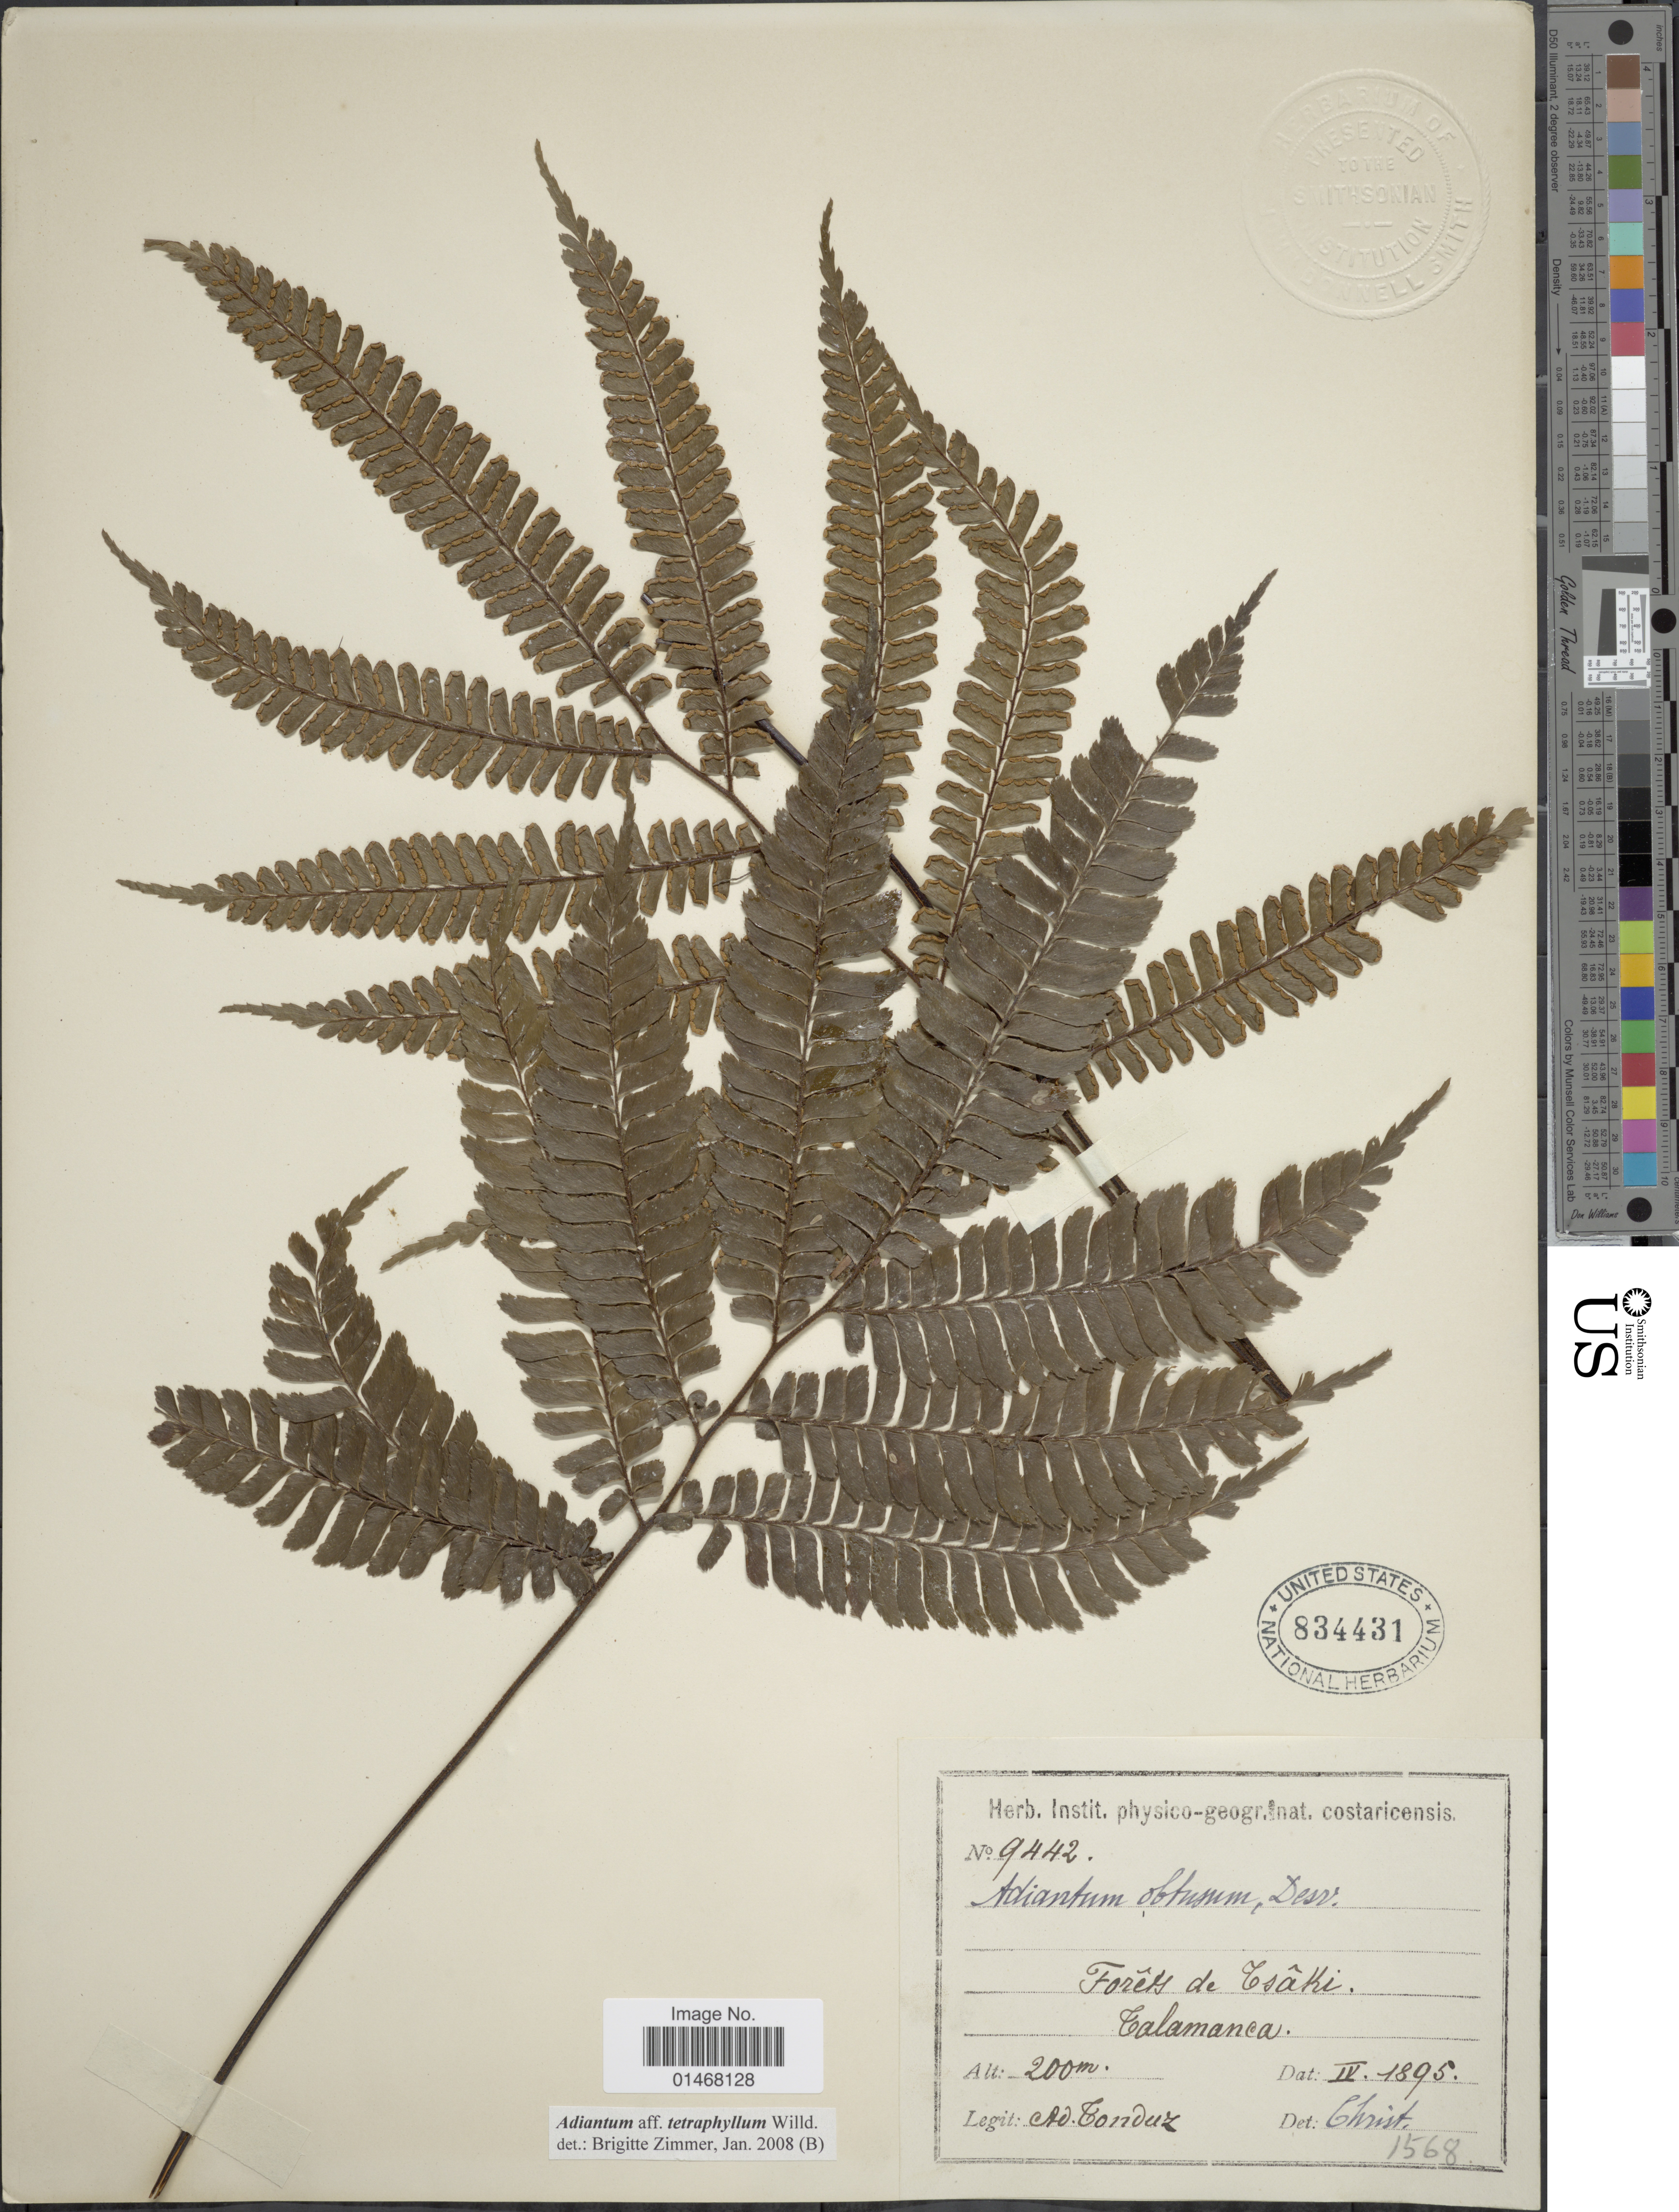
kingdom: Plantae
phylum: Tracheophyta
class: Polypodiopsida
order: Polypodiales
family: Pteridaceae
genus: Adiantum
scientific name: Adiantum tetraphyllum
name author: Humb. & Bonpl. ex Willd.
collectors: A. Tonduz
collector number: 9442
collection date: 1895-04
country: Costa Rica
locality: Forêts de Csâki, Calamanca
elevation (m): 200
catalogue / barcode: US 834431